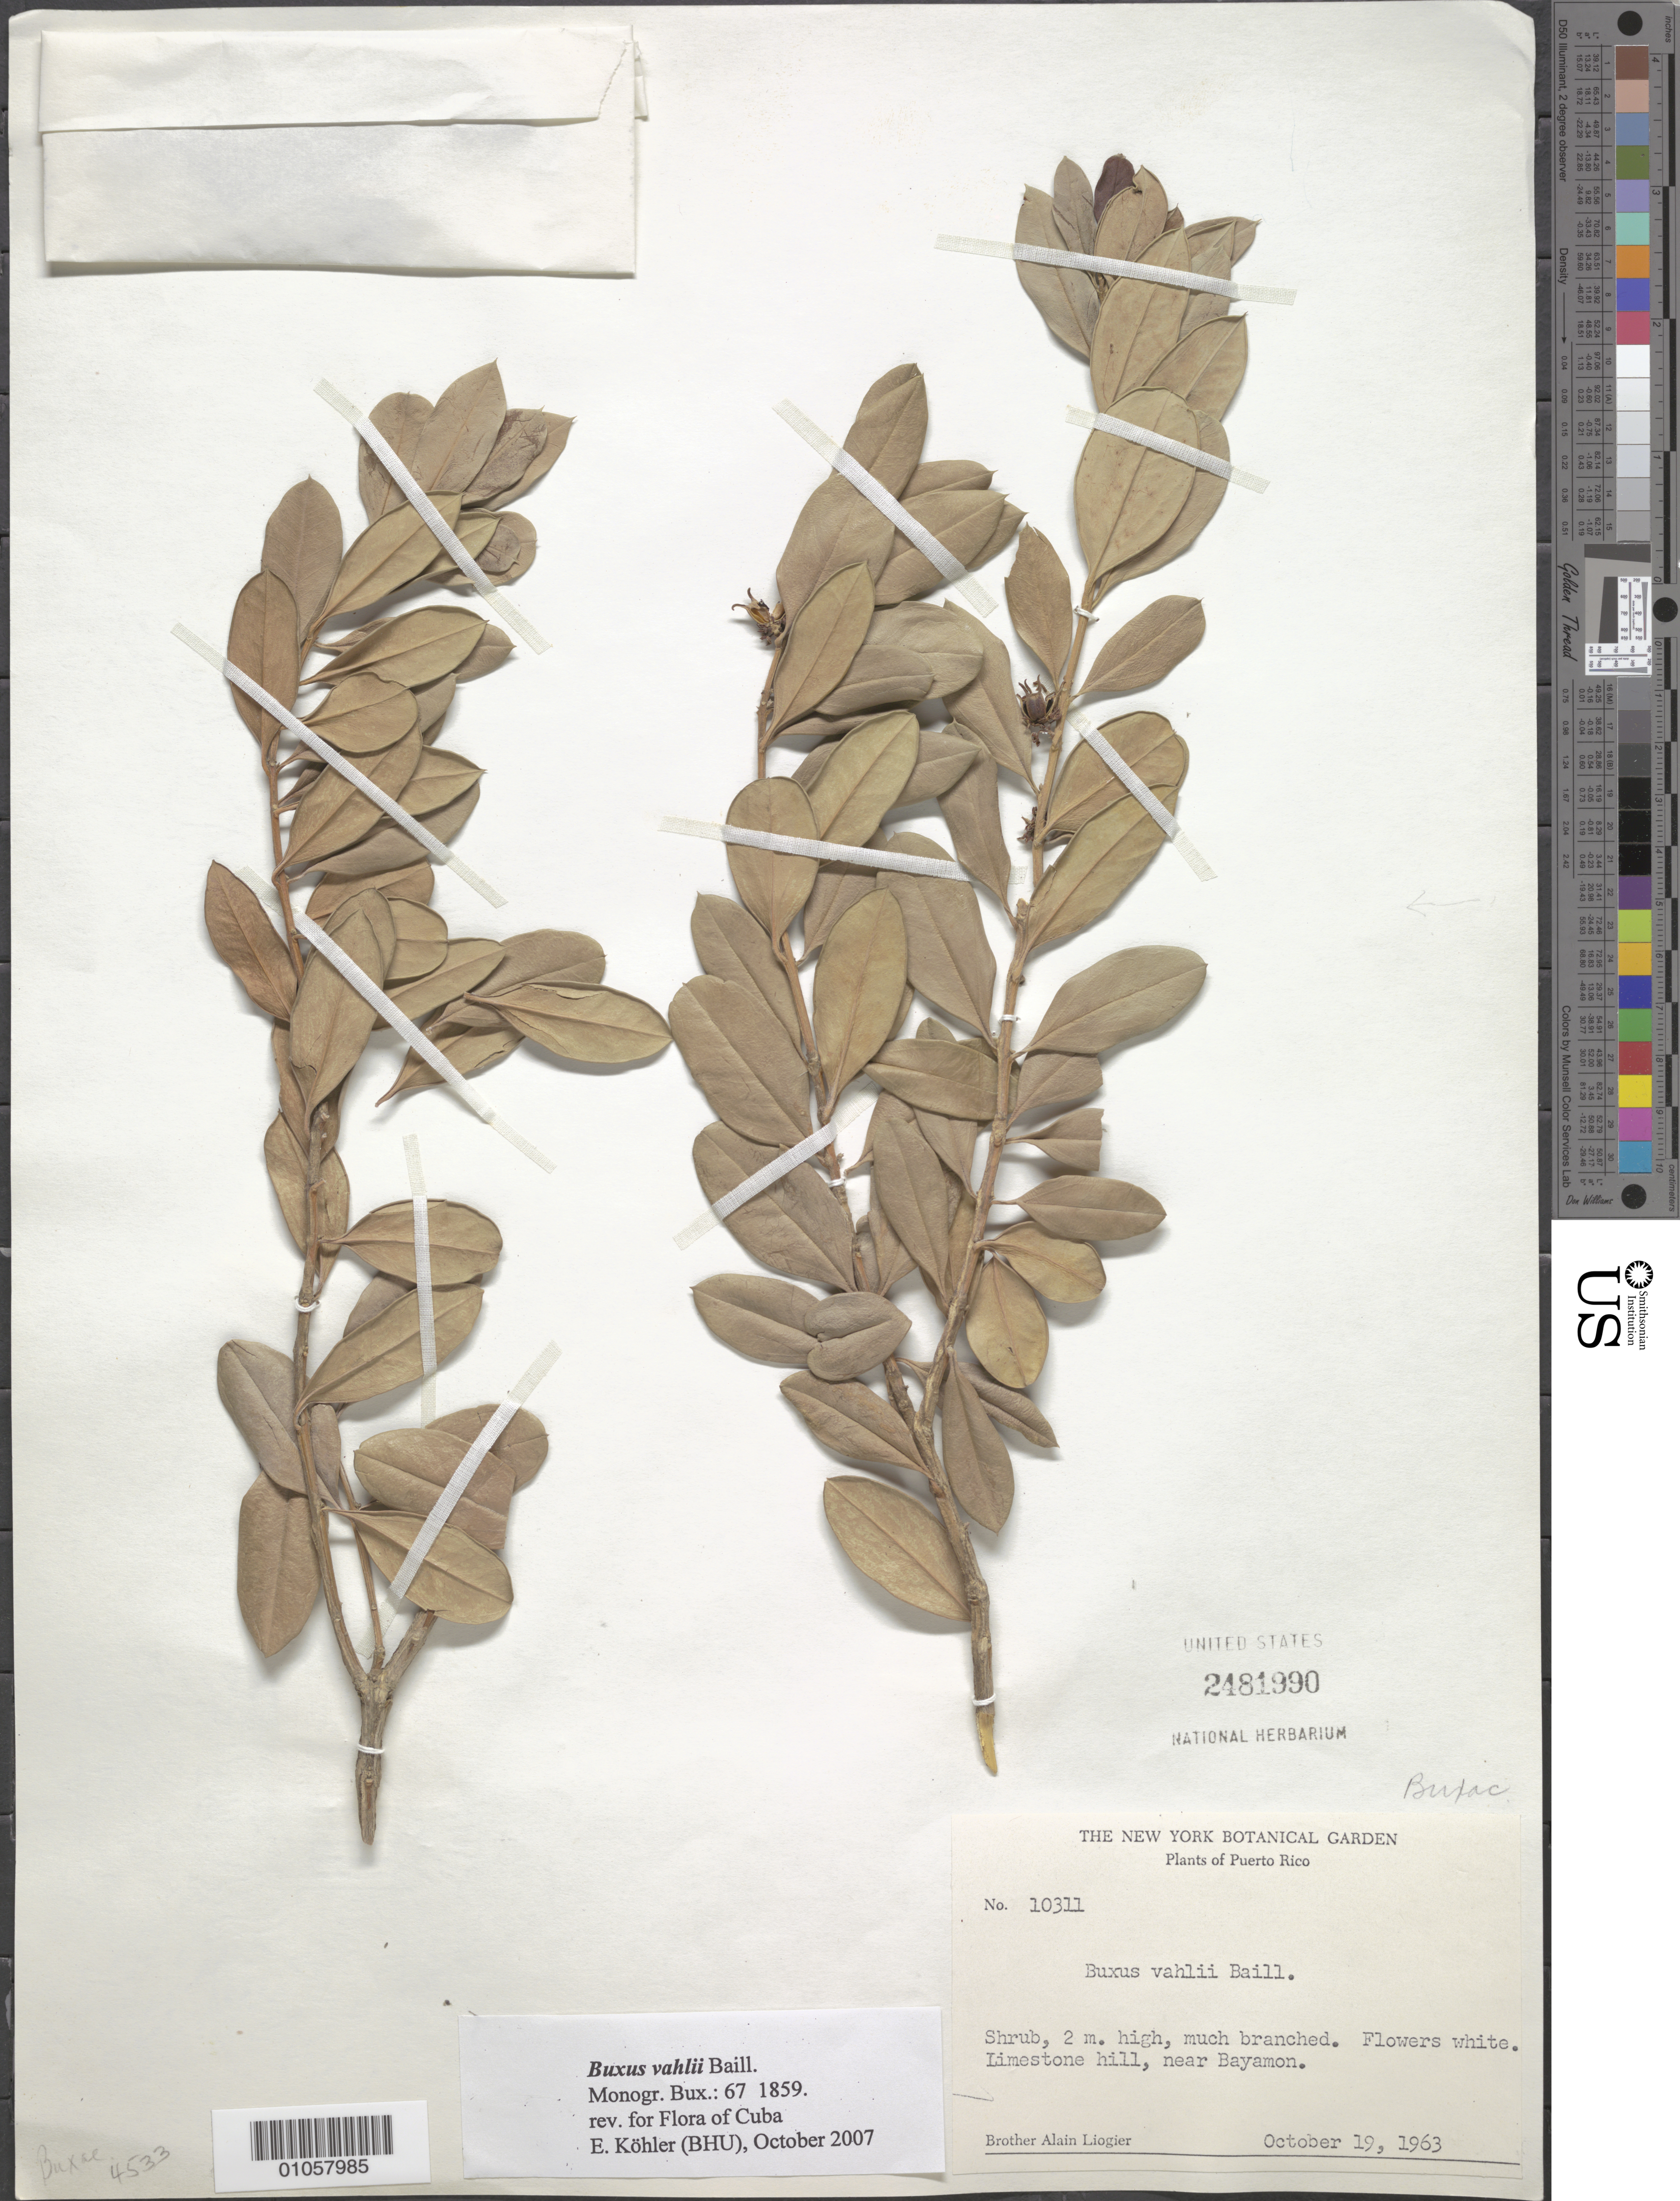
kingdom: Plantae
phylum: Tracheophyta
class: Magnoliopsida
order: Buxales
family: Buxaceae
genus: Buxus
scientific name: Buxus vahlii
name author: Baill.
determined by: Kohler, E.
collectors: A. H. Liogier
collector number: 10311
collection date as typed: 19 Oct 1963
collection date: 1963-10-19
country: Puerto Rico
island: Puerto Rico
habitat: Limestone hill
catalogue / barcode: US 2481990